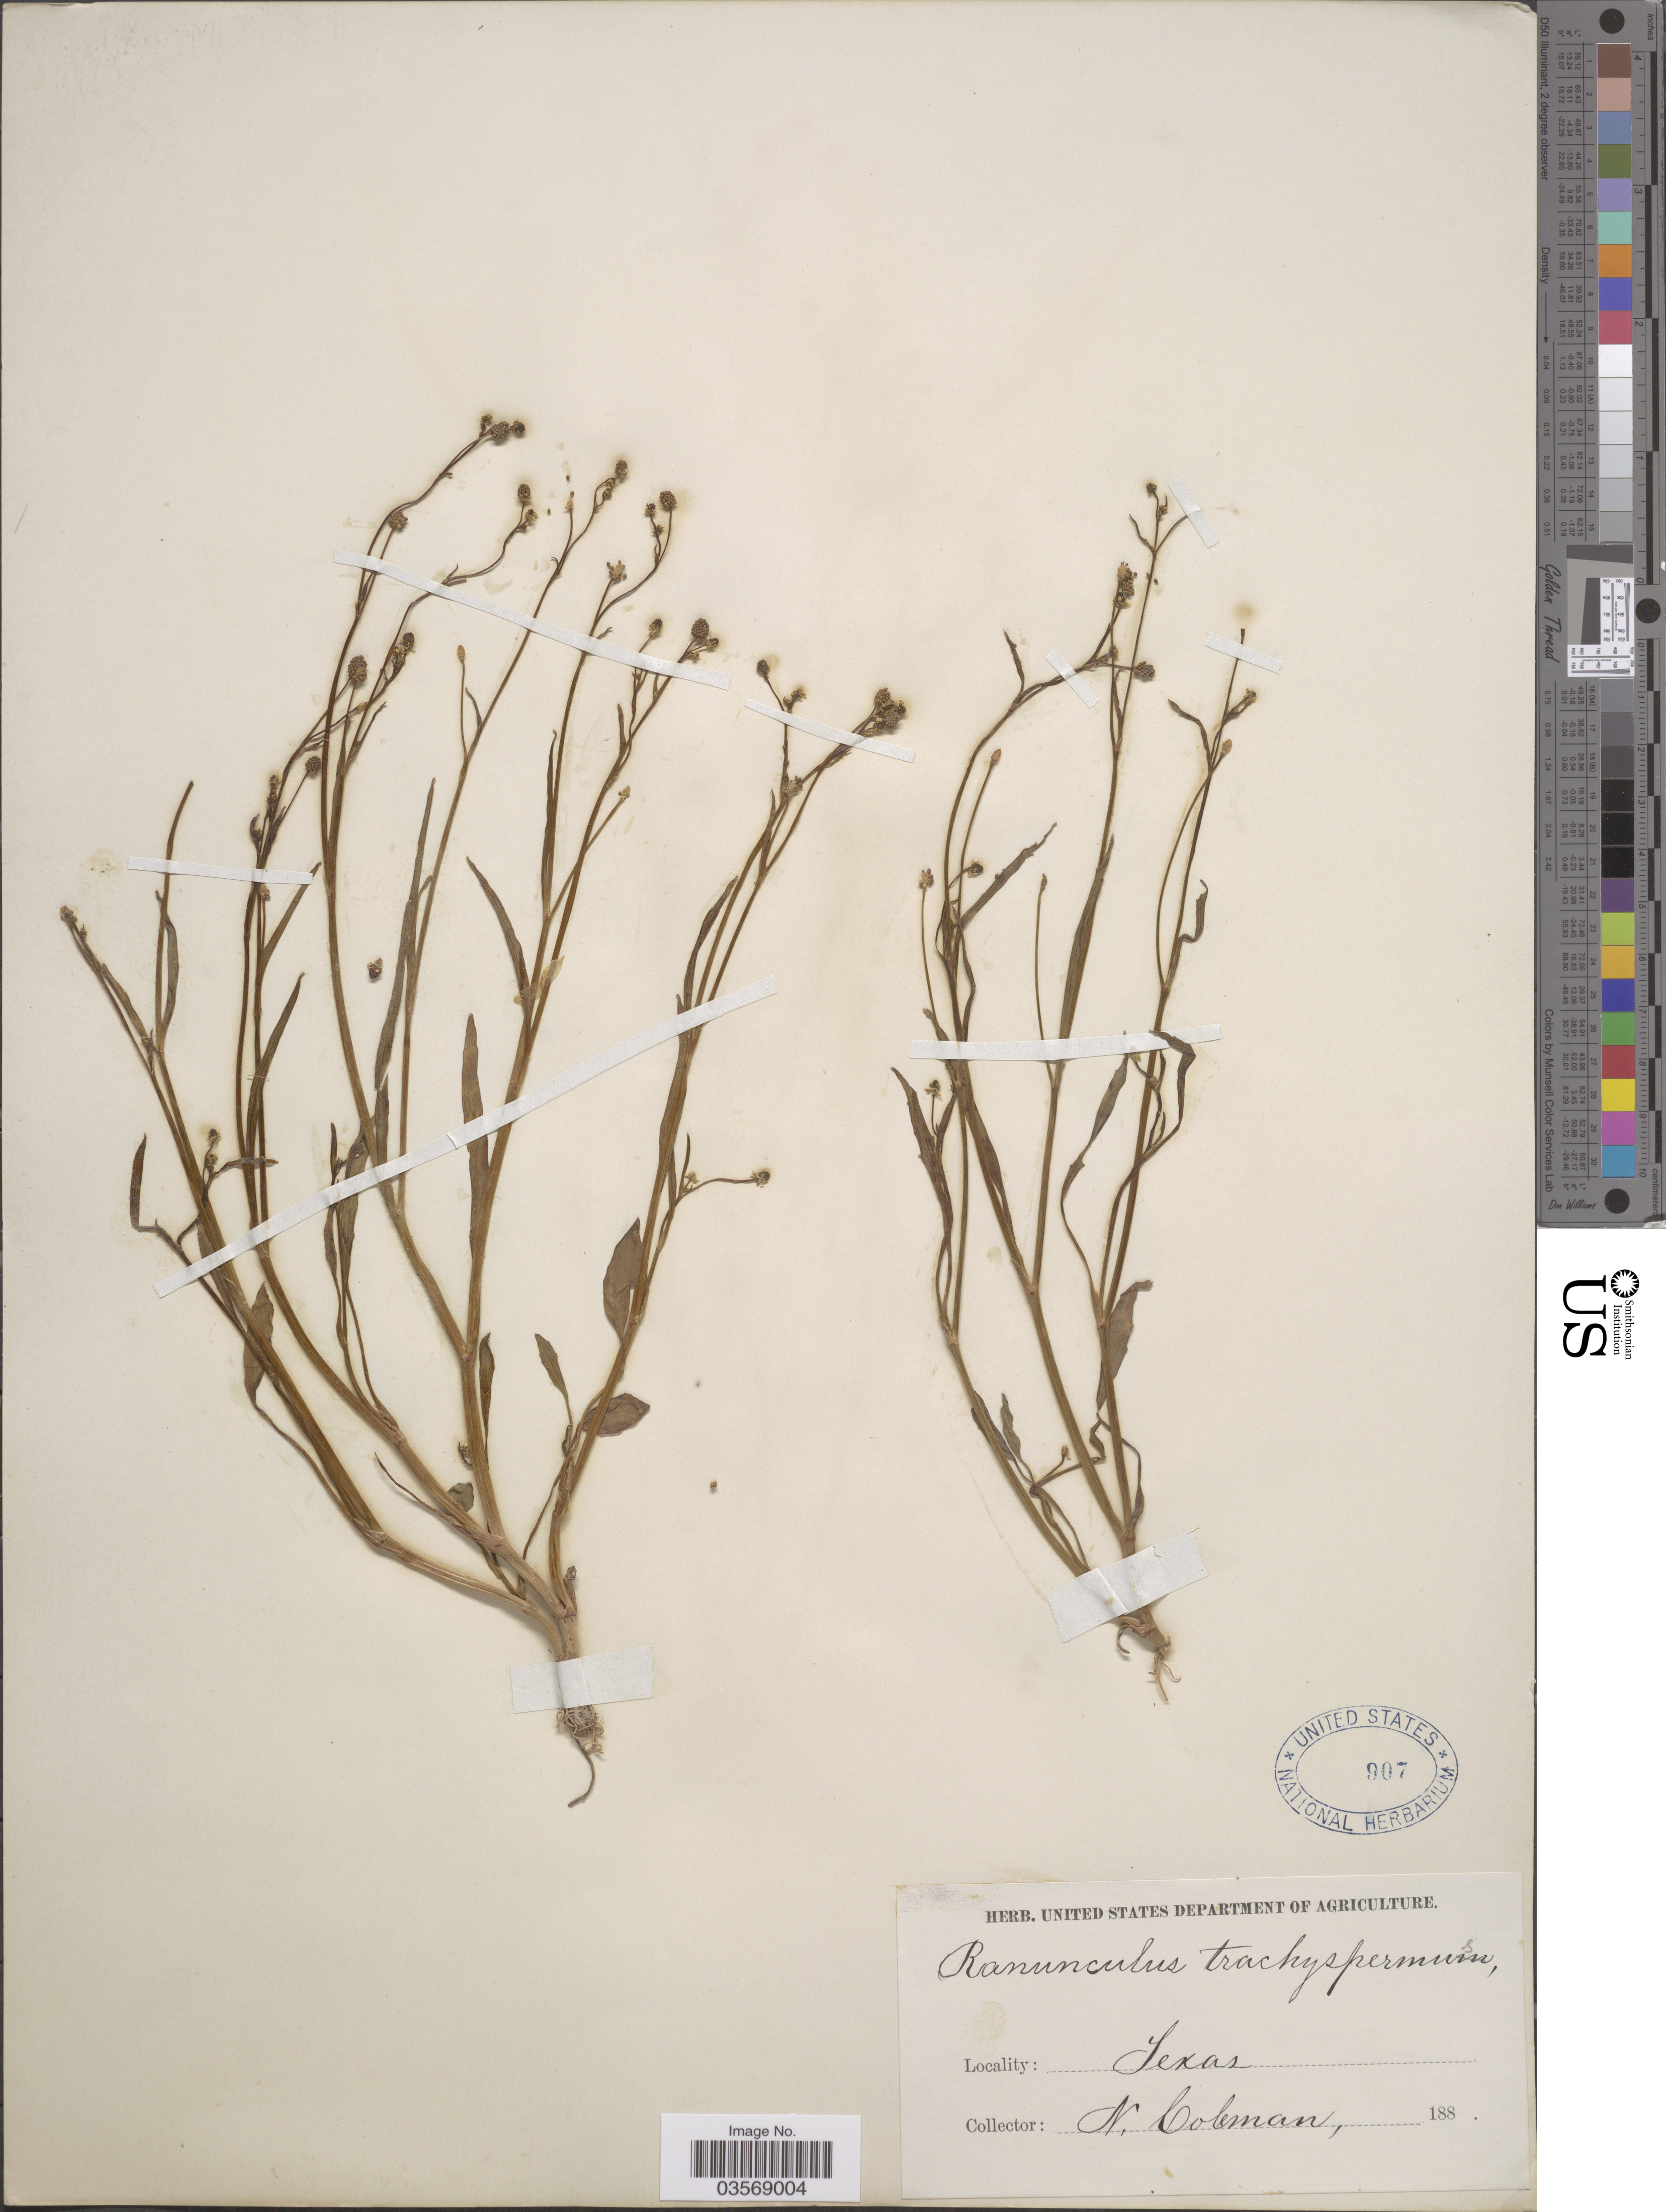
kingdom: Plantae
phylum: Tracheophyta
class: Magnoliopsida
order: Ranunculales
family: Ranunculaceae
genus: Ranunculus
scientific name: Ranunculus pusillus var. angustifolius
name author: (Engelm.) L.D. Benson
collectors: N. Coleman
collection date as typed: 188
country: United States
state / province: Texas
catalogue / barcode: US 907